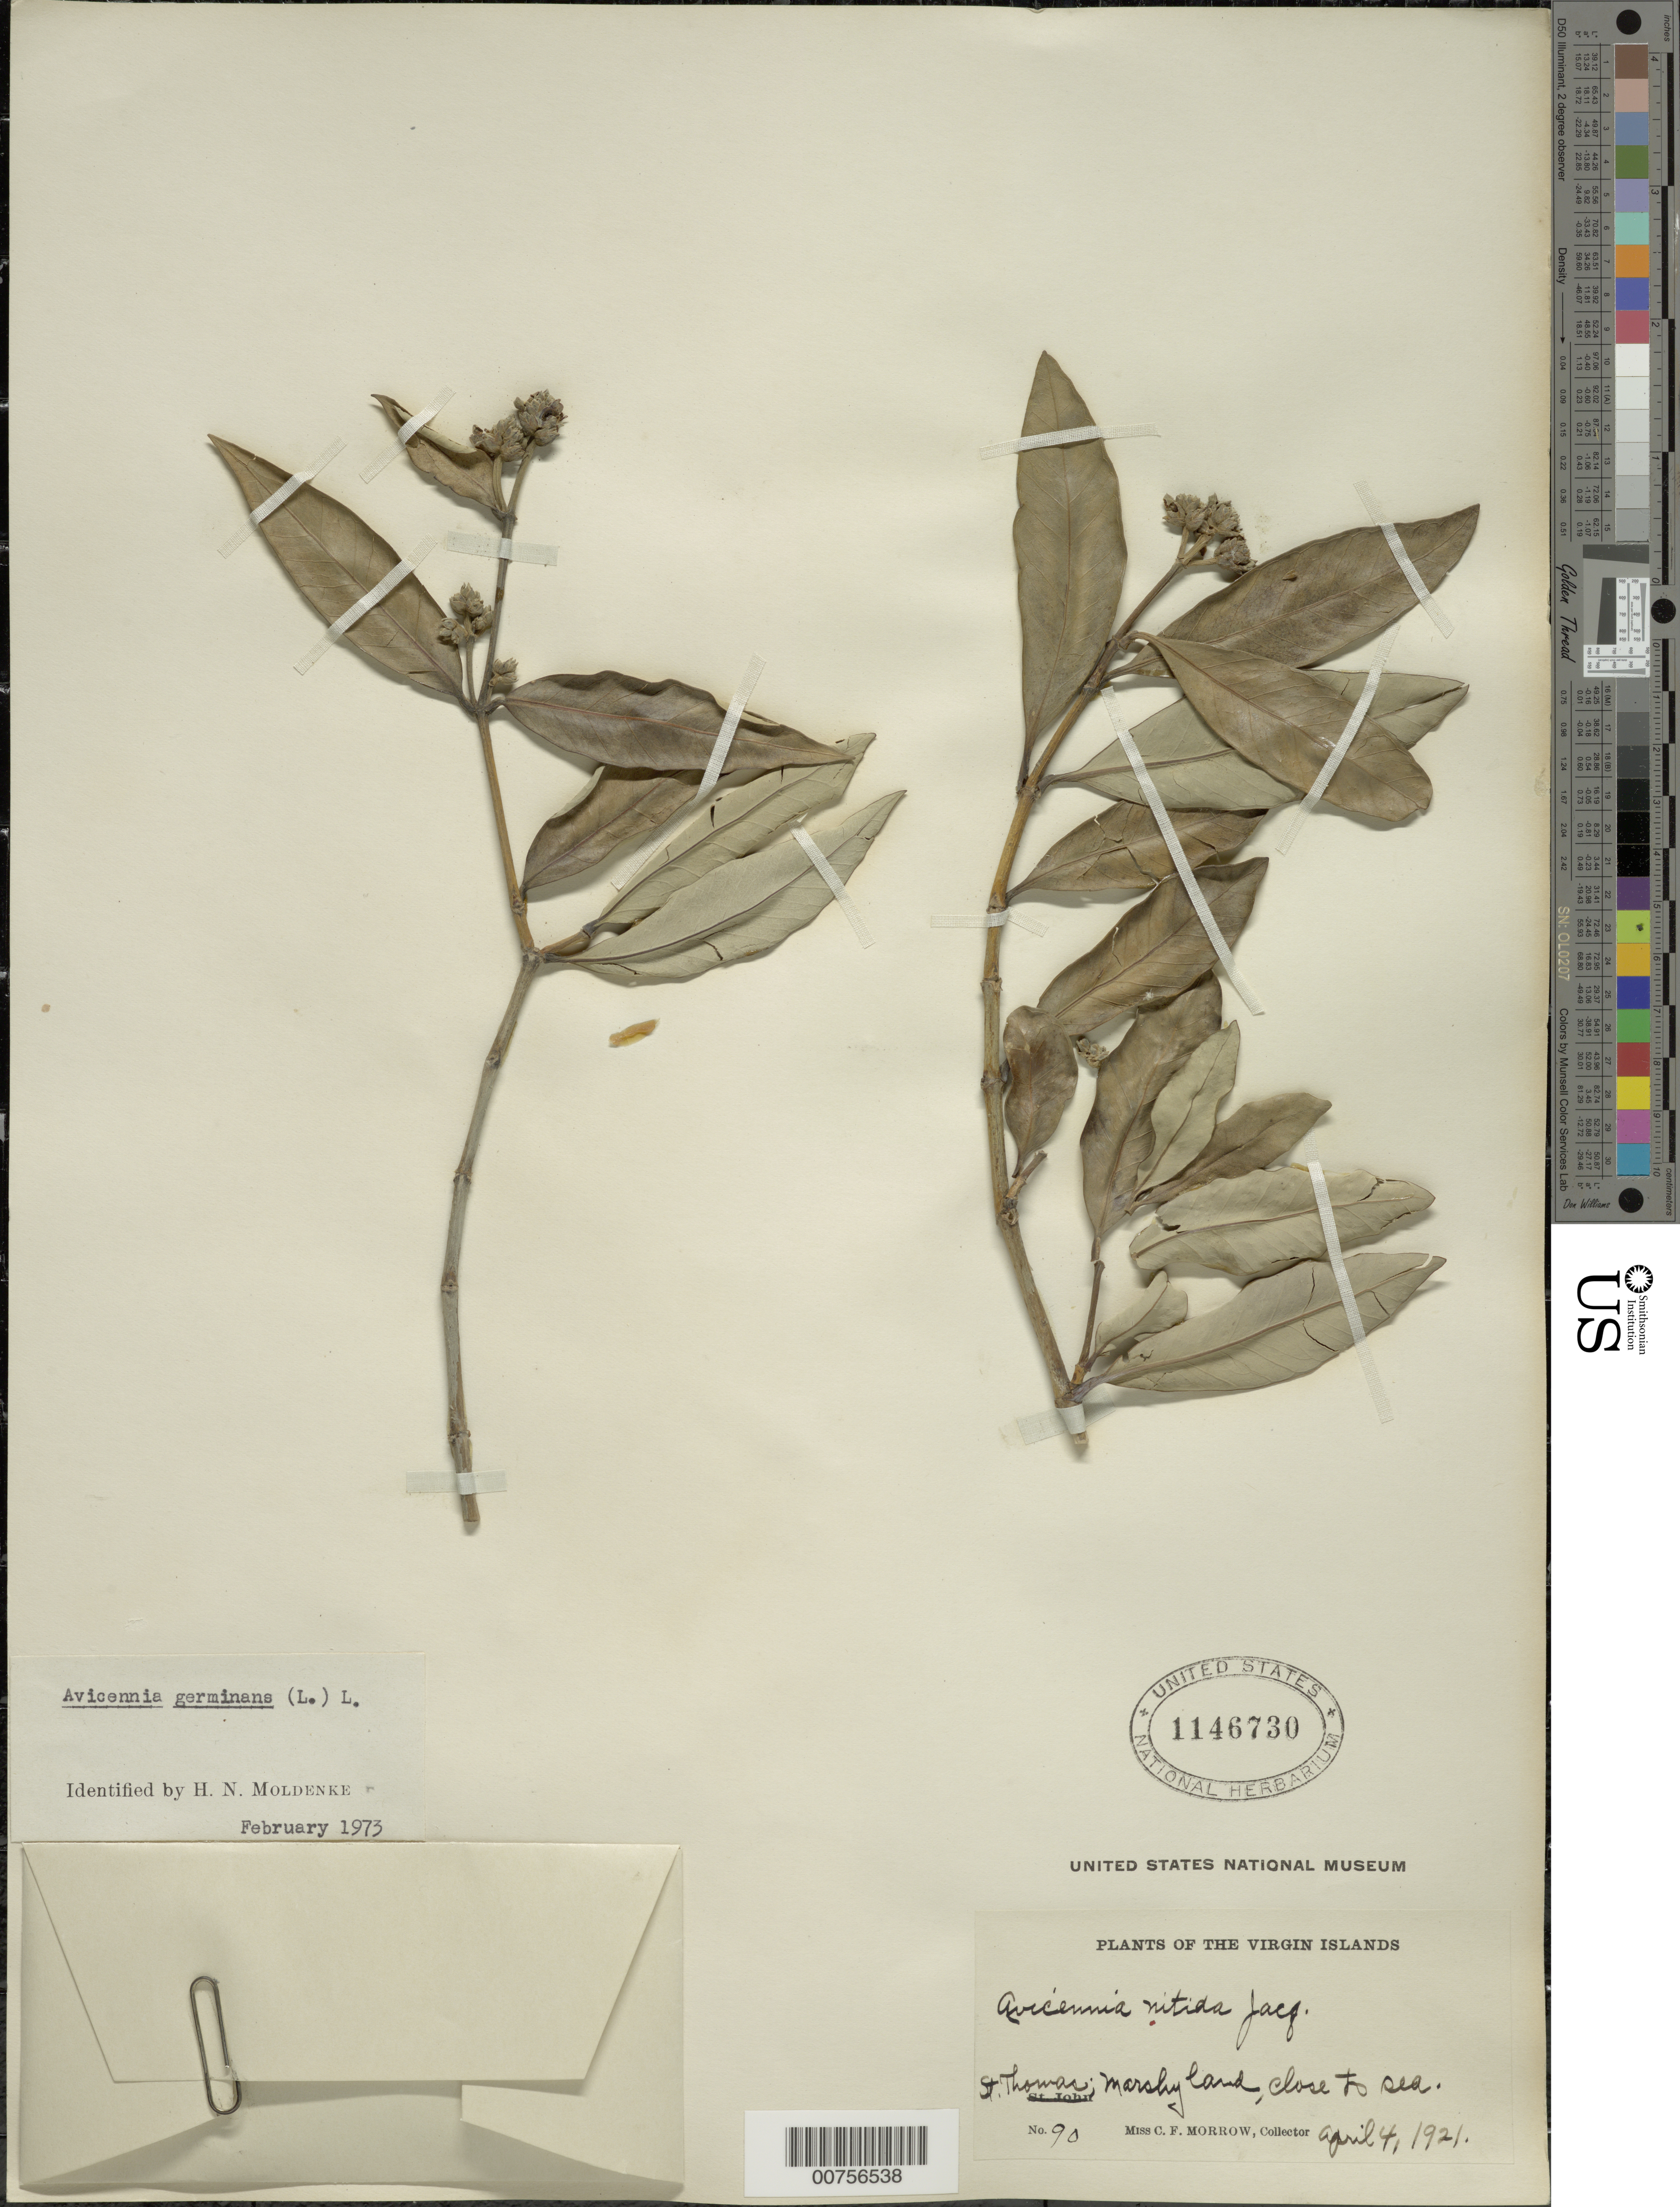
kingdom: Plantae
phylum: Tracheophyta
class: Magnoliopsida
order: Lamiales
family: Acanthaceae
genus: Avicennia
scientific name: Avicennia germinans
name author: (L.) L.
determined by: Moldenke, H. N.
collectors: C. Morrow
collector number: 90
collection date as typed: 04 Apr 1921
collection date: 1921-04-04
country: U.S. Virgin Islands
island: St. Thomas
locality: Close to sea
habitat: Marshy land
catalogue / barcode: US 1146730